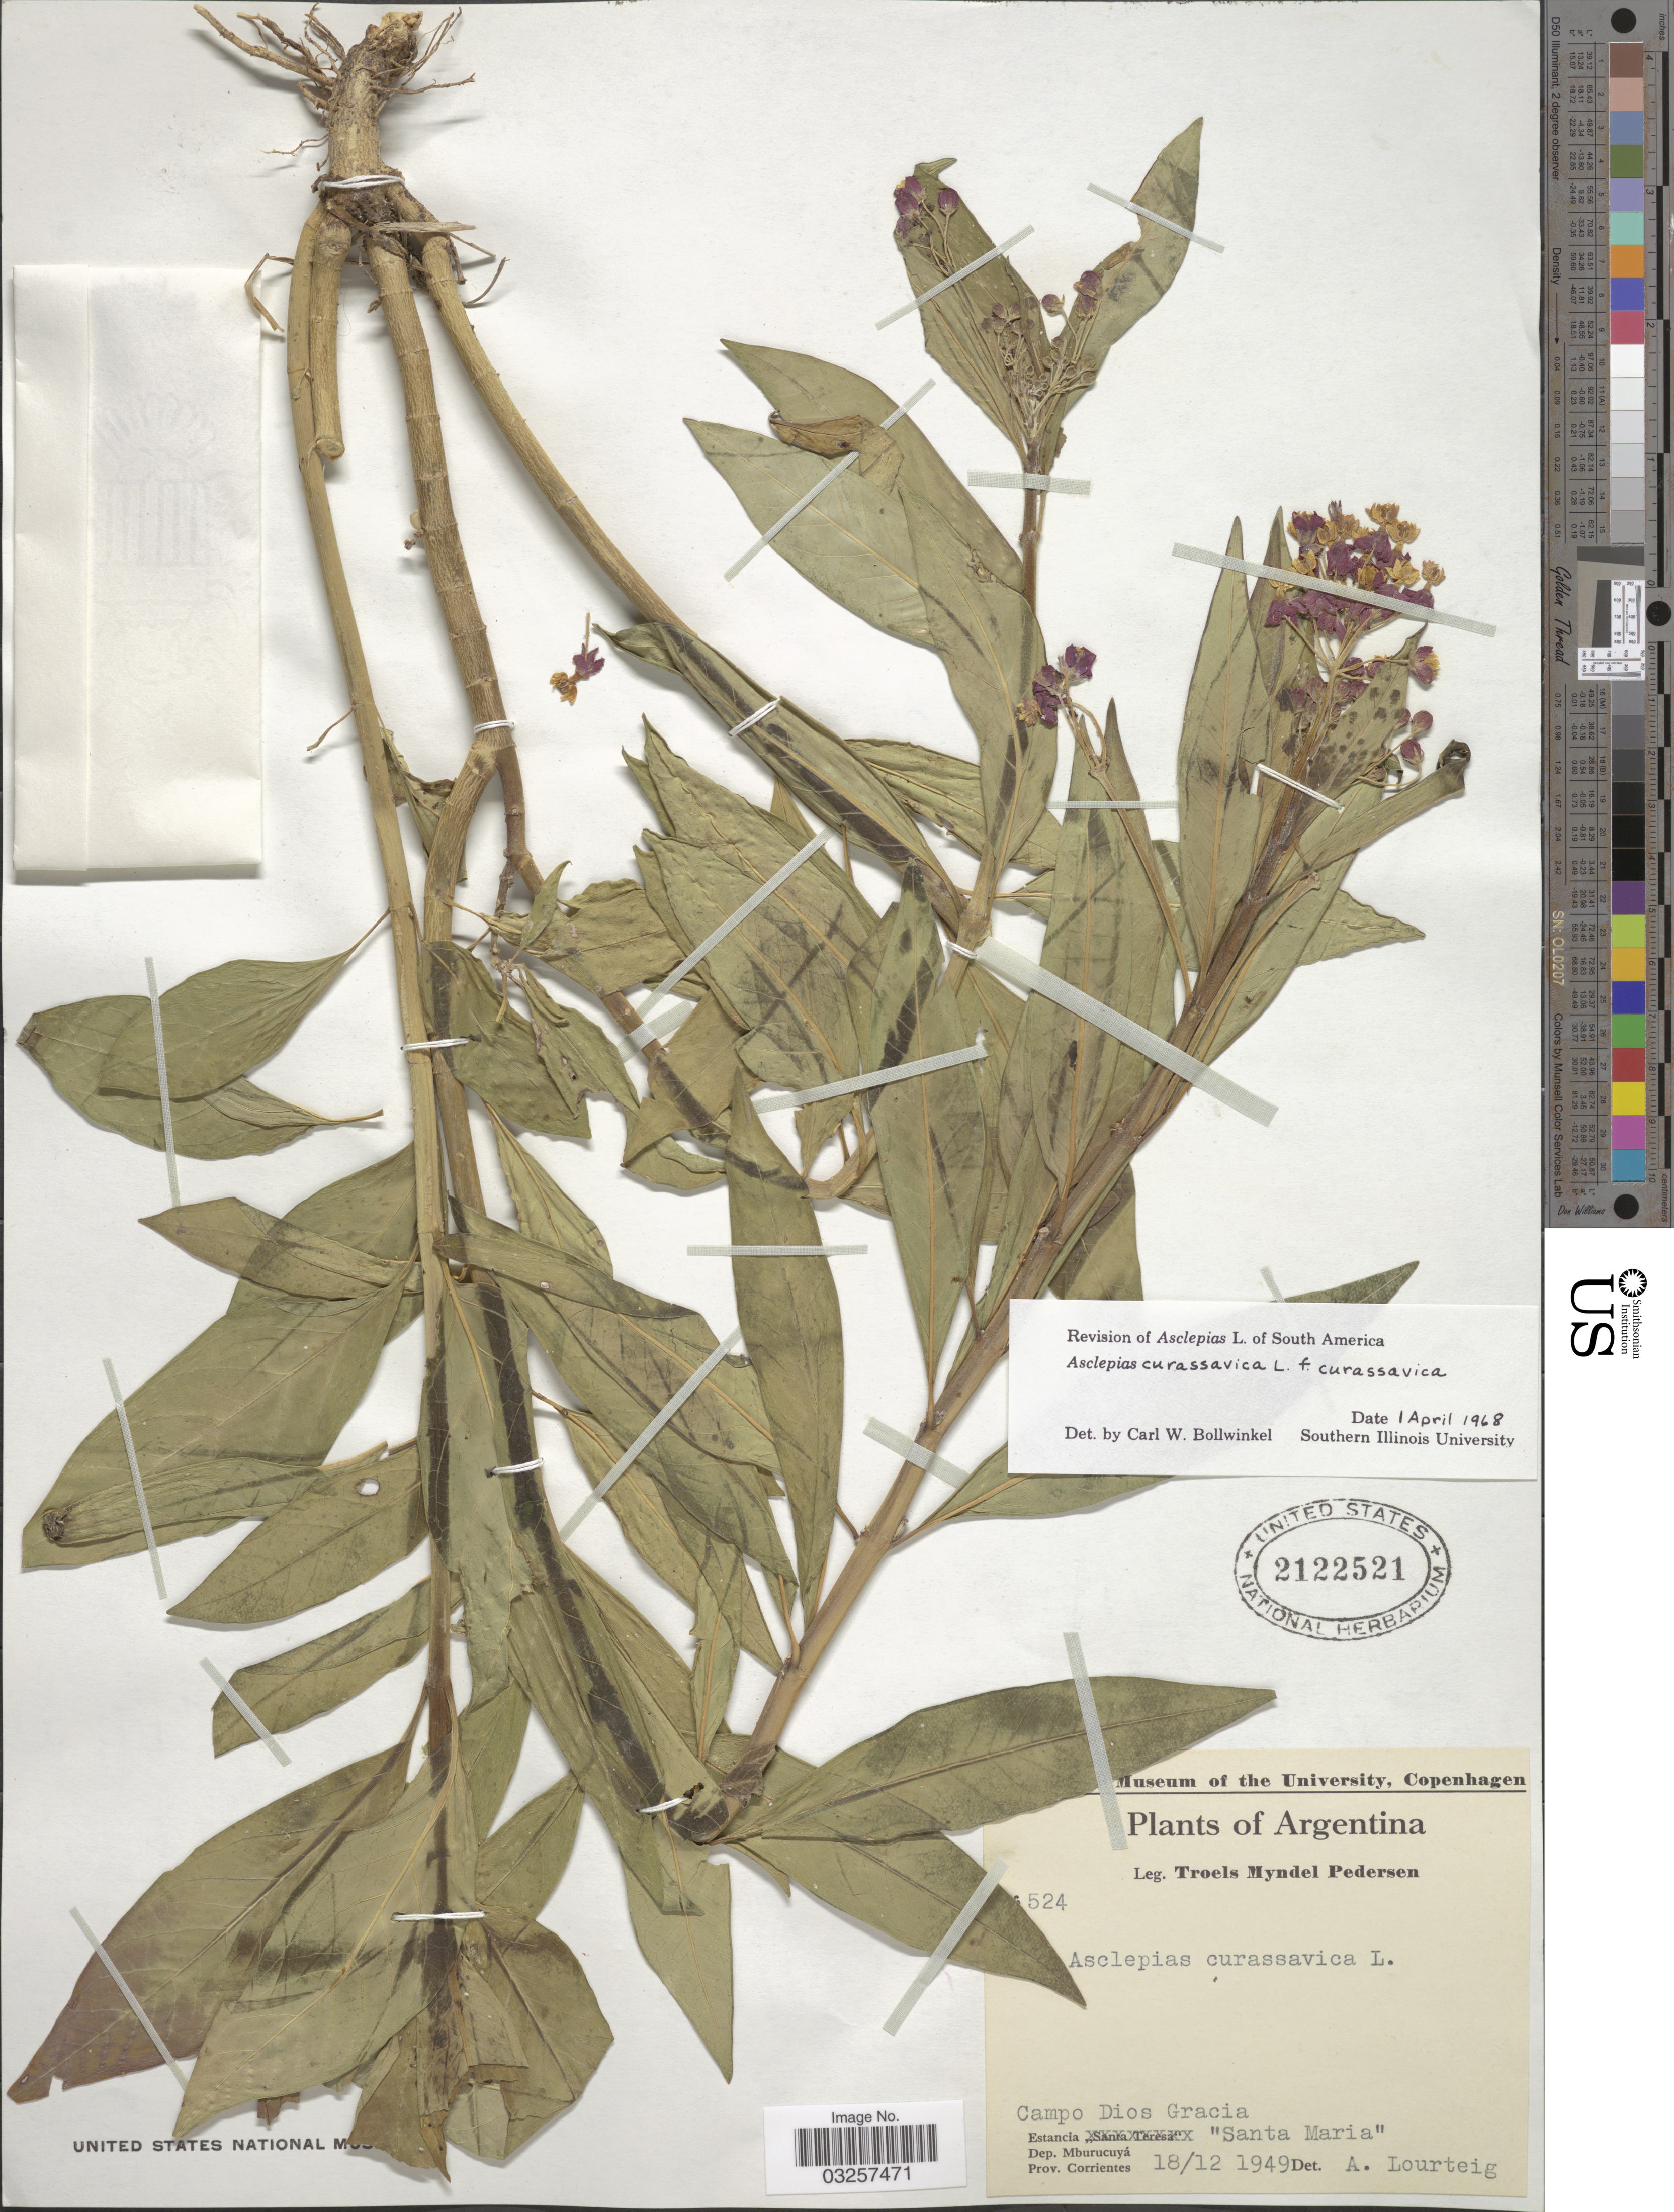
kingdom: Plantae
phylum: Tracheophyta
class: Magnoliopsida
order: Gentianales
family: Apocynaceae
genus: Asclepias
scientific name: Asclepias curassavica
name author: L.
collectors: T. Pederson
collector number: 524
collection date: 1949-12-18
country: Argentina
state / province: Corrientes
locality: Campo Dios Gracia. Estancia "Santa Maria". Dep. Mburucuyá. Prov. Corrientes.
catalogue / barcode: US 2122521